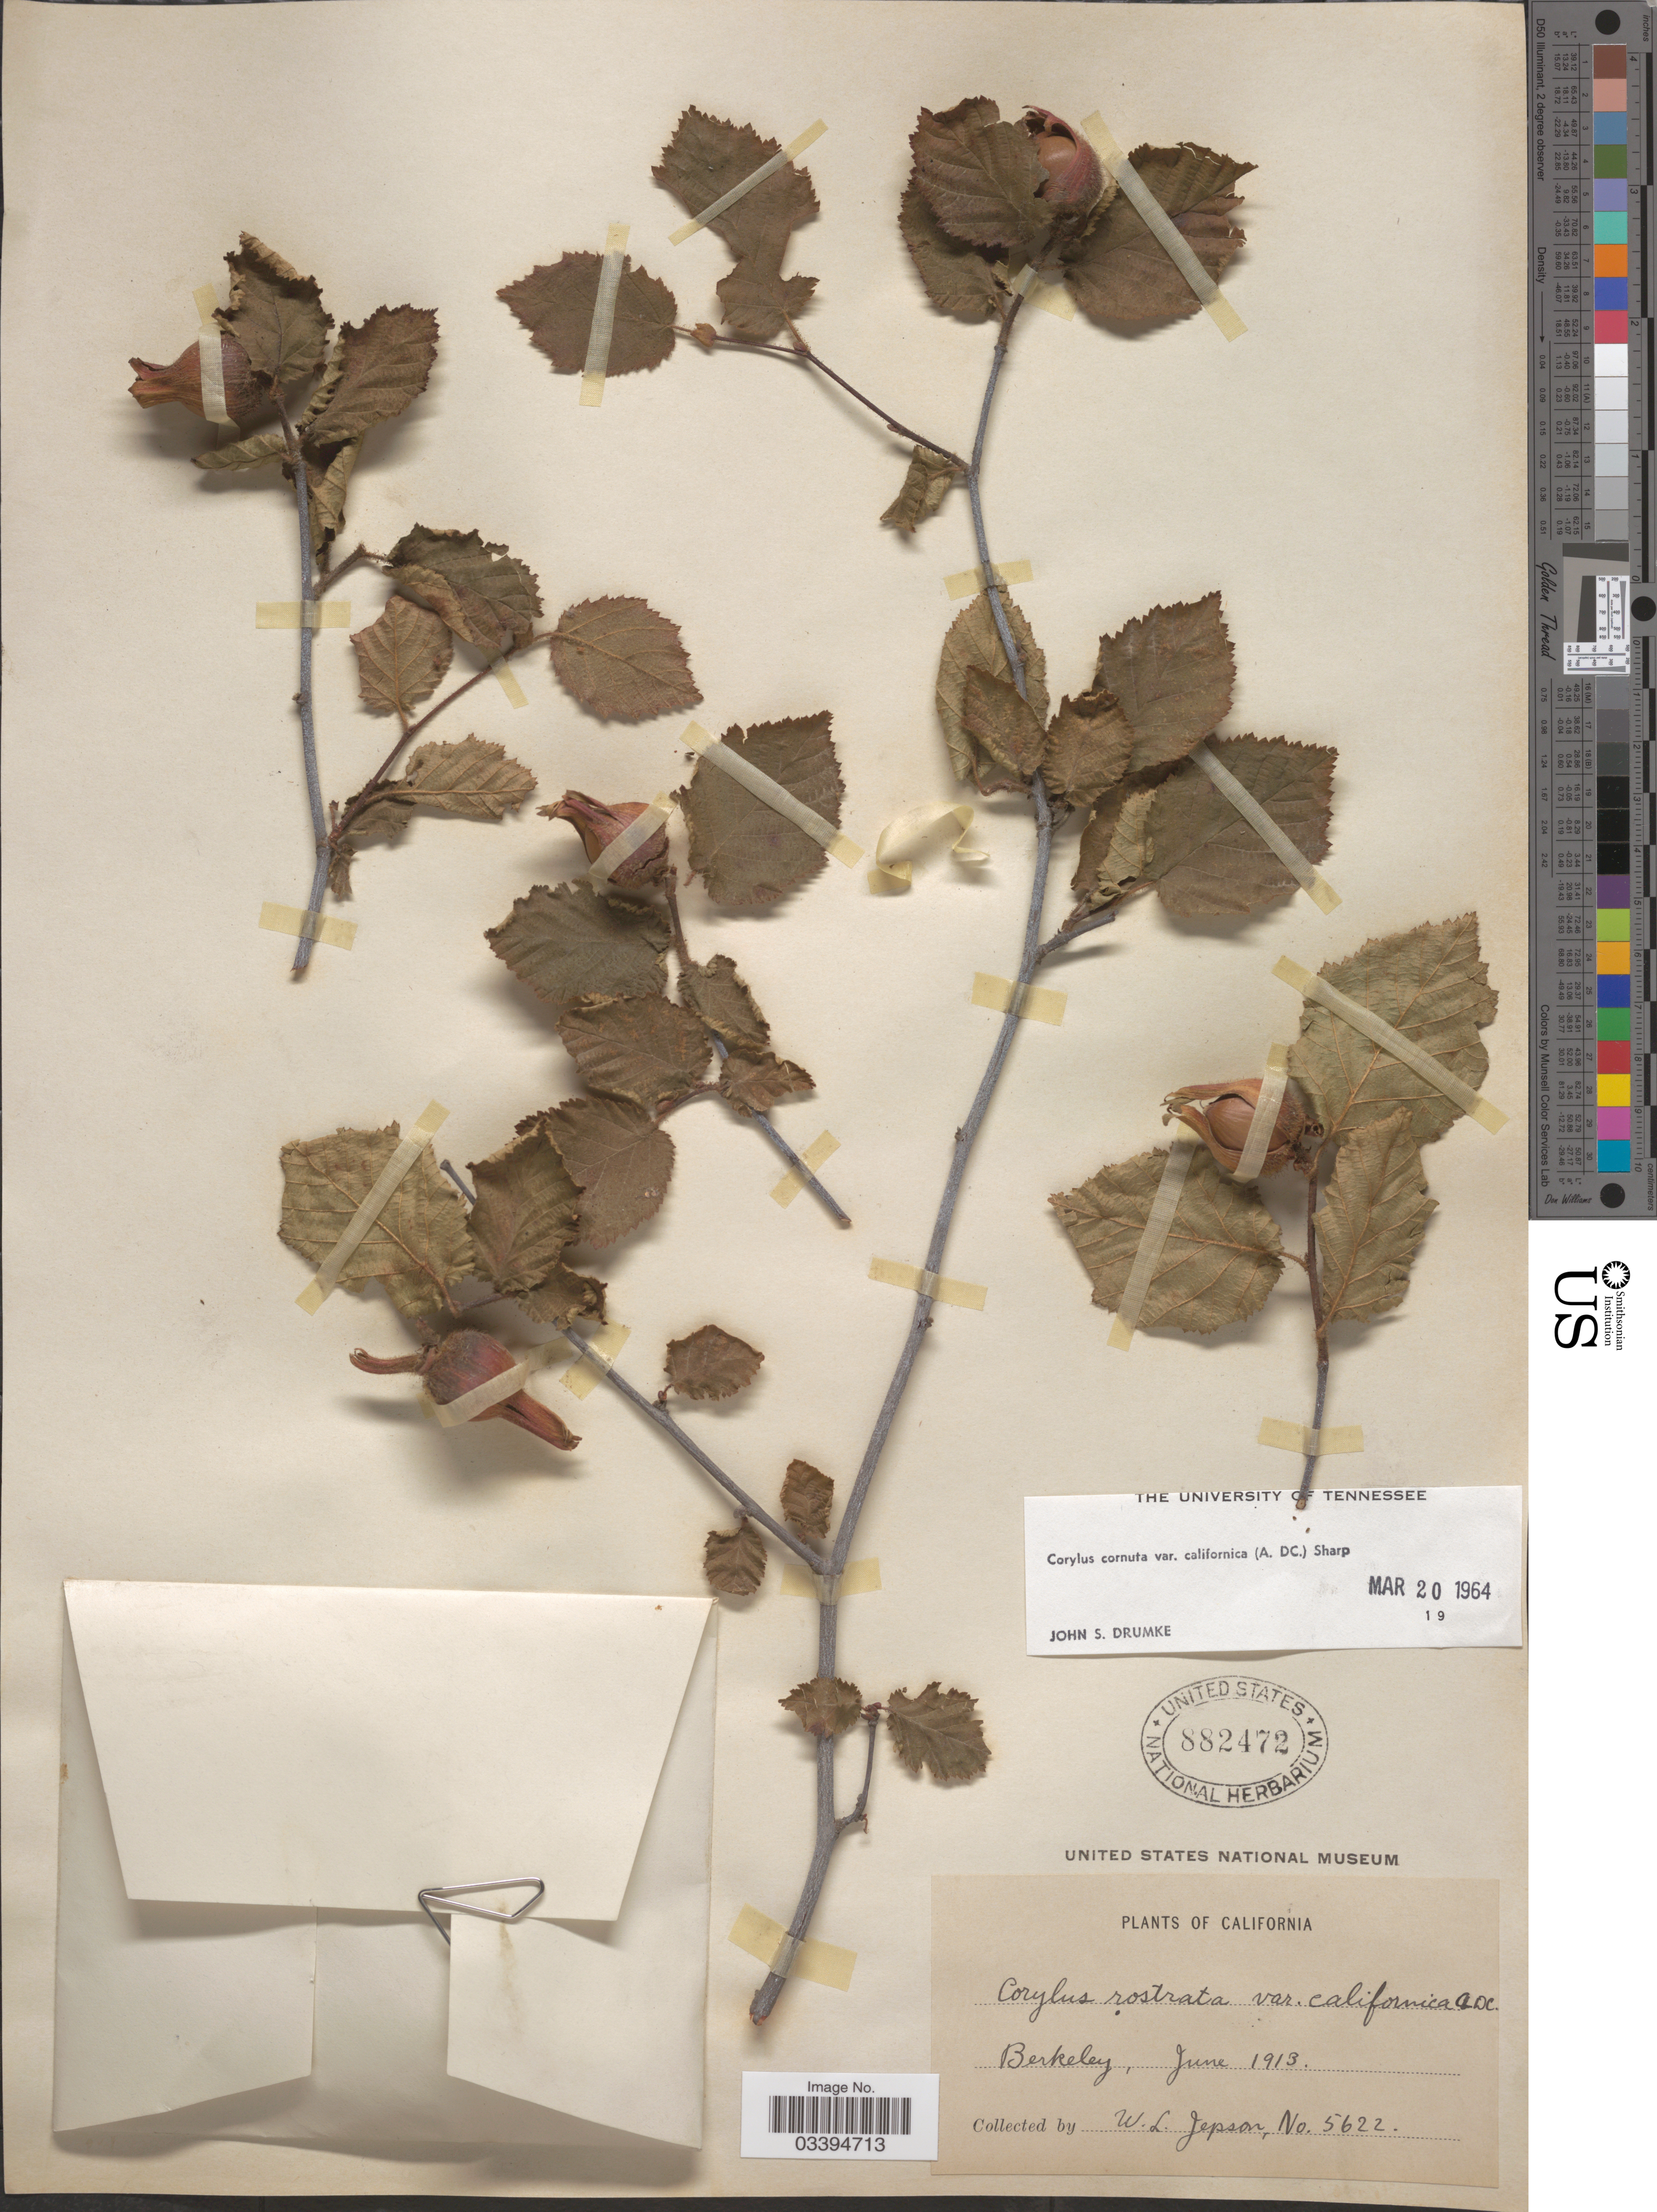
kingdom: Plantae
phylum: Tracheophyta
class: Magnoliopsida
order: Fagales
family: Betulaceae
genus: Corylus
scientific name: Corylus cornuta var. californica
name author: Marshall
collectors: W. L. Jepson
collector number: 5622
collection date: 1913-06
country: United States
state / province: California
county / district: Alameda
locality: Berkeley.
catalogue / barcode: US 882472